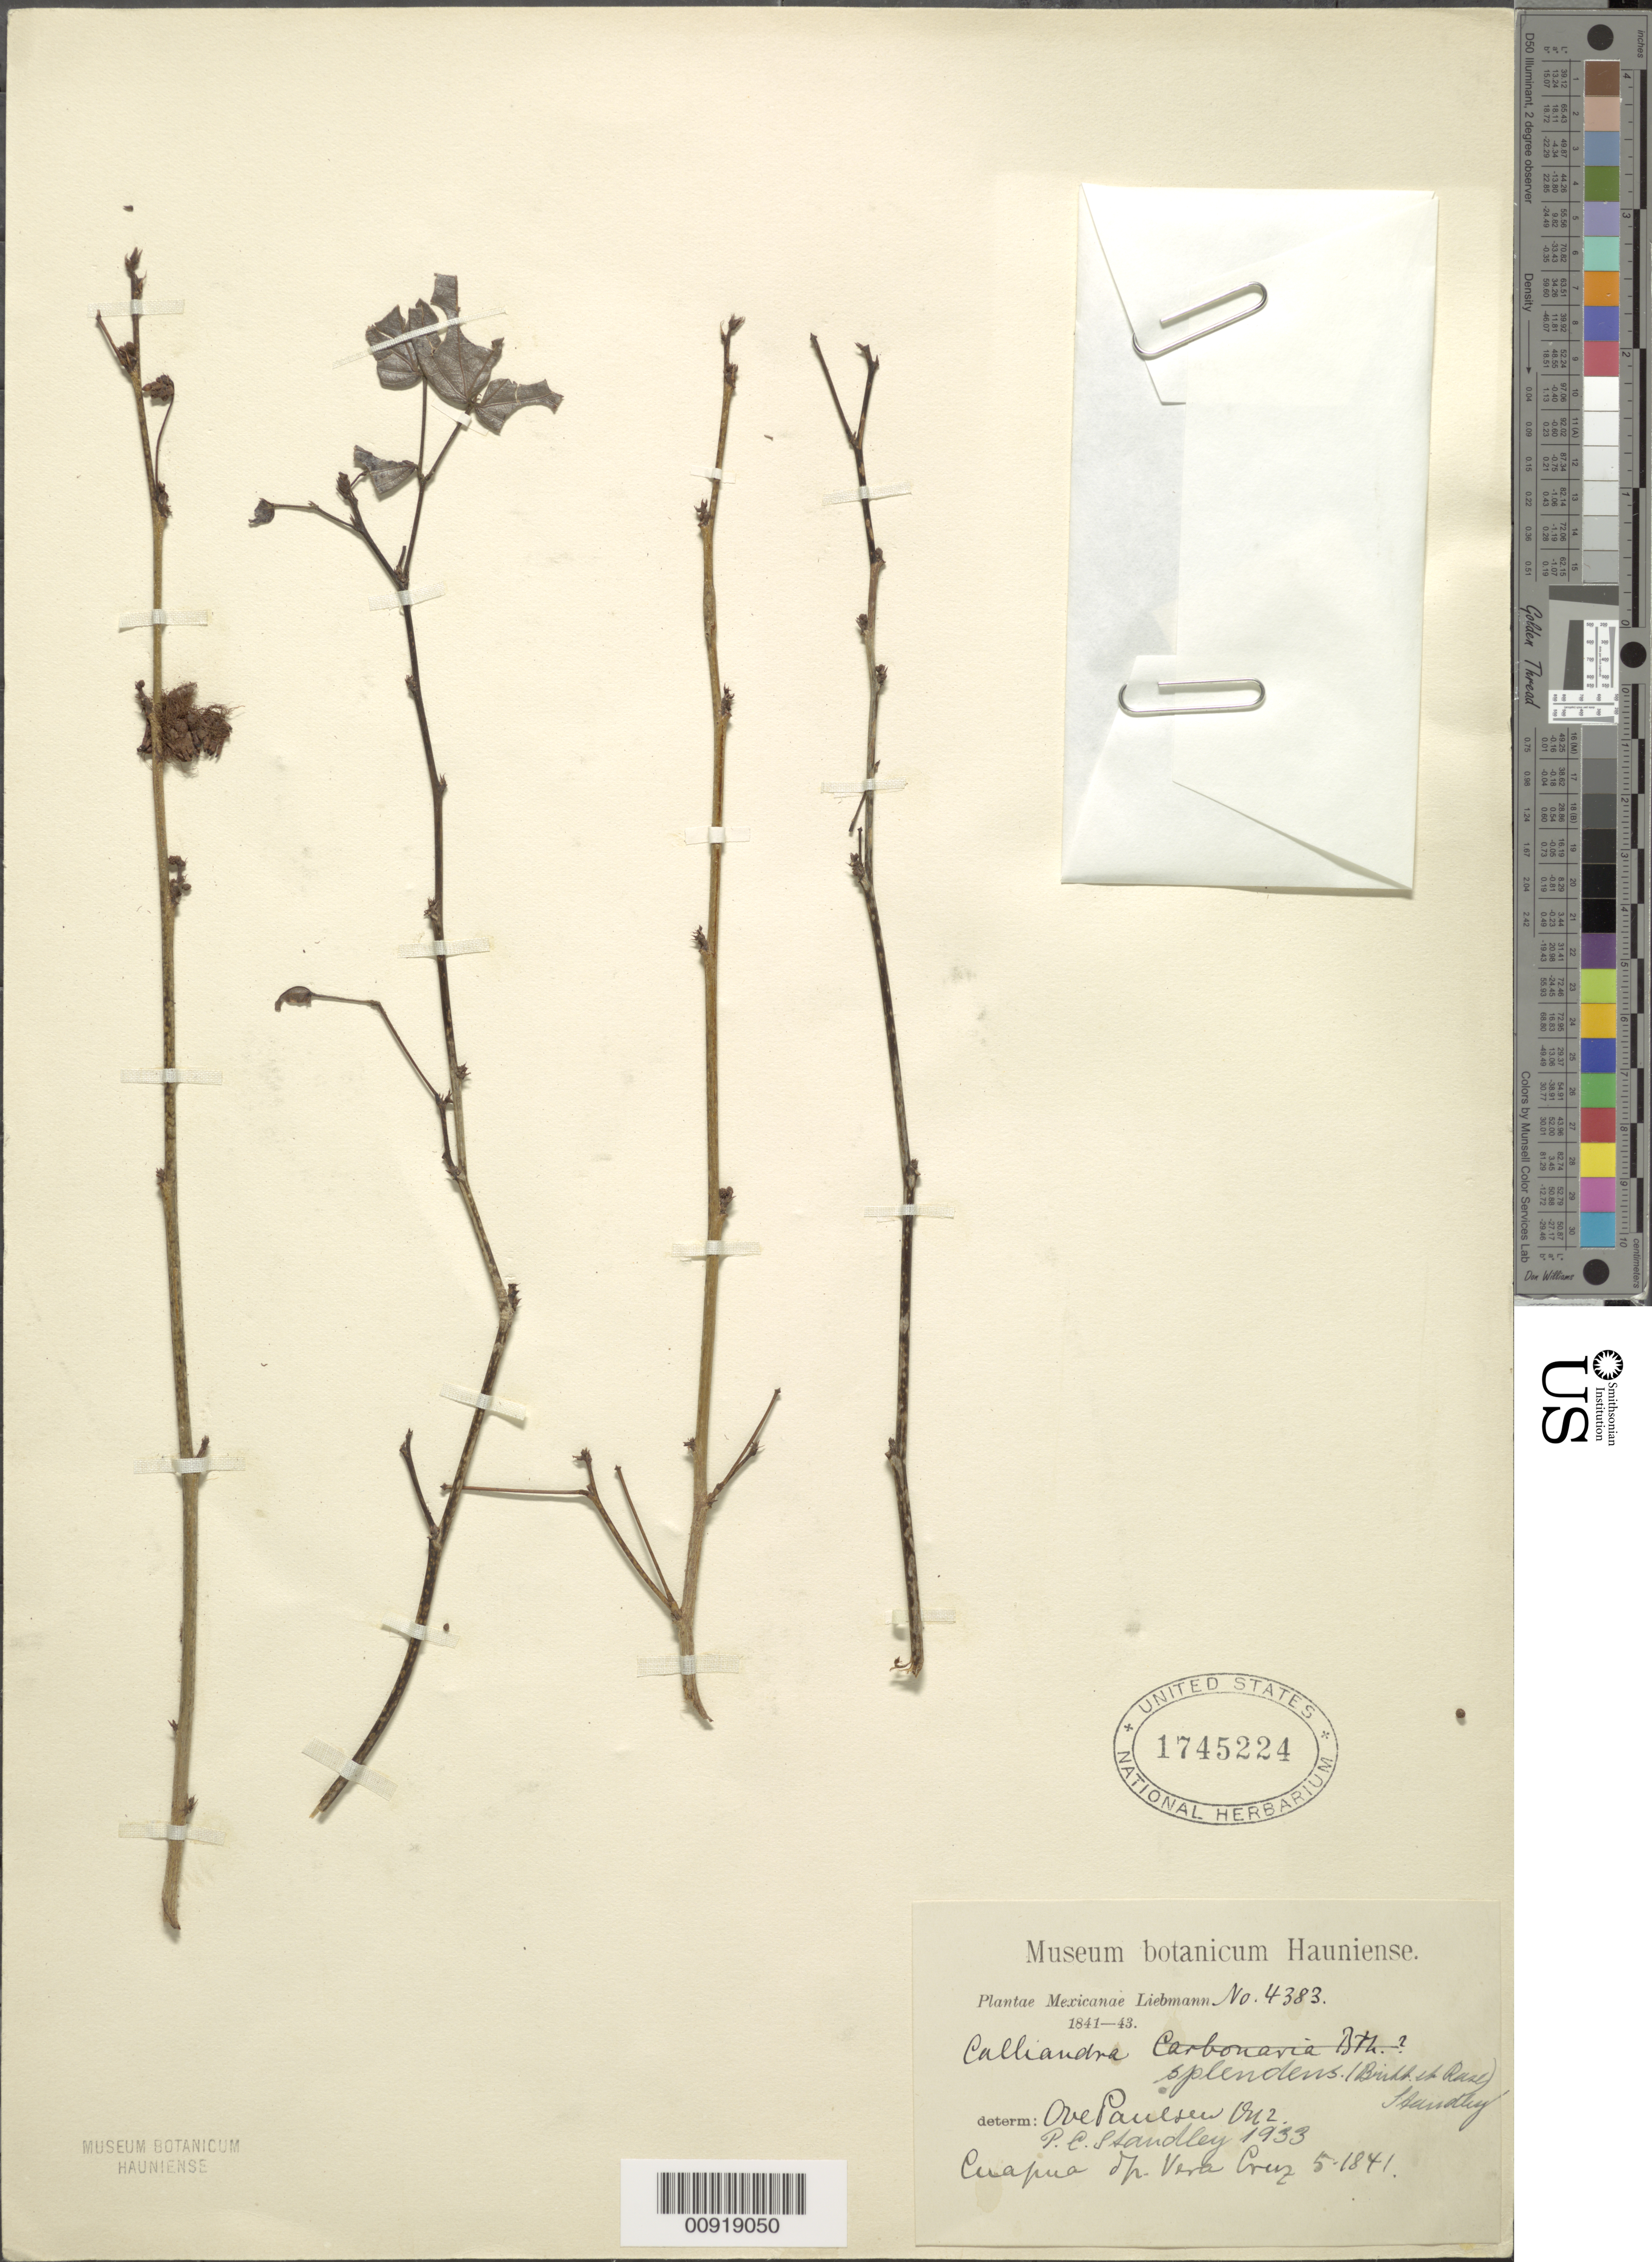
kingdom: Plantae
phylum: Tracheophyta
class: Magnoliopsida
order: Fabales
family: Fabaceae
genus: Calliandra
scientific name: Calliandra splendens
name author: (Britton) Standl.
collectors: F. M. Liebmann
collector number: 4383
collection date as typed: May 1841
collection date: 1841-05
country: Mexico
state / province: Veracruz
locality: Cuapua, Veracruz.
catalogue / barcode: US 1745224